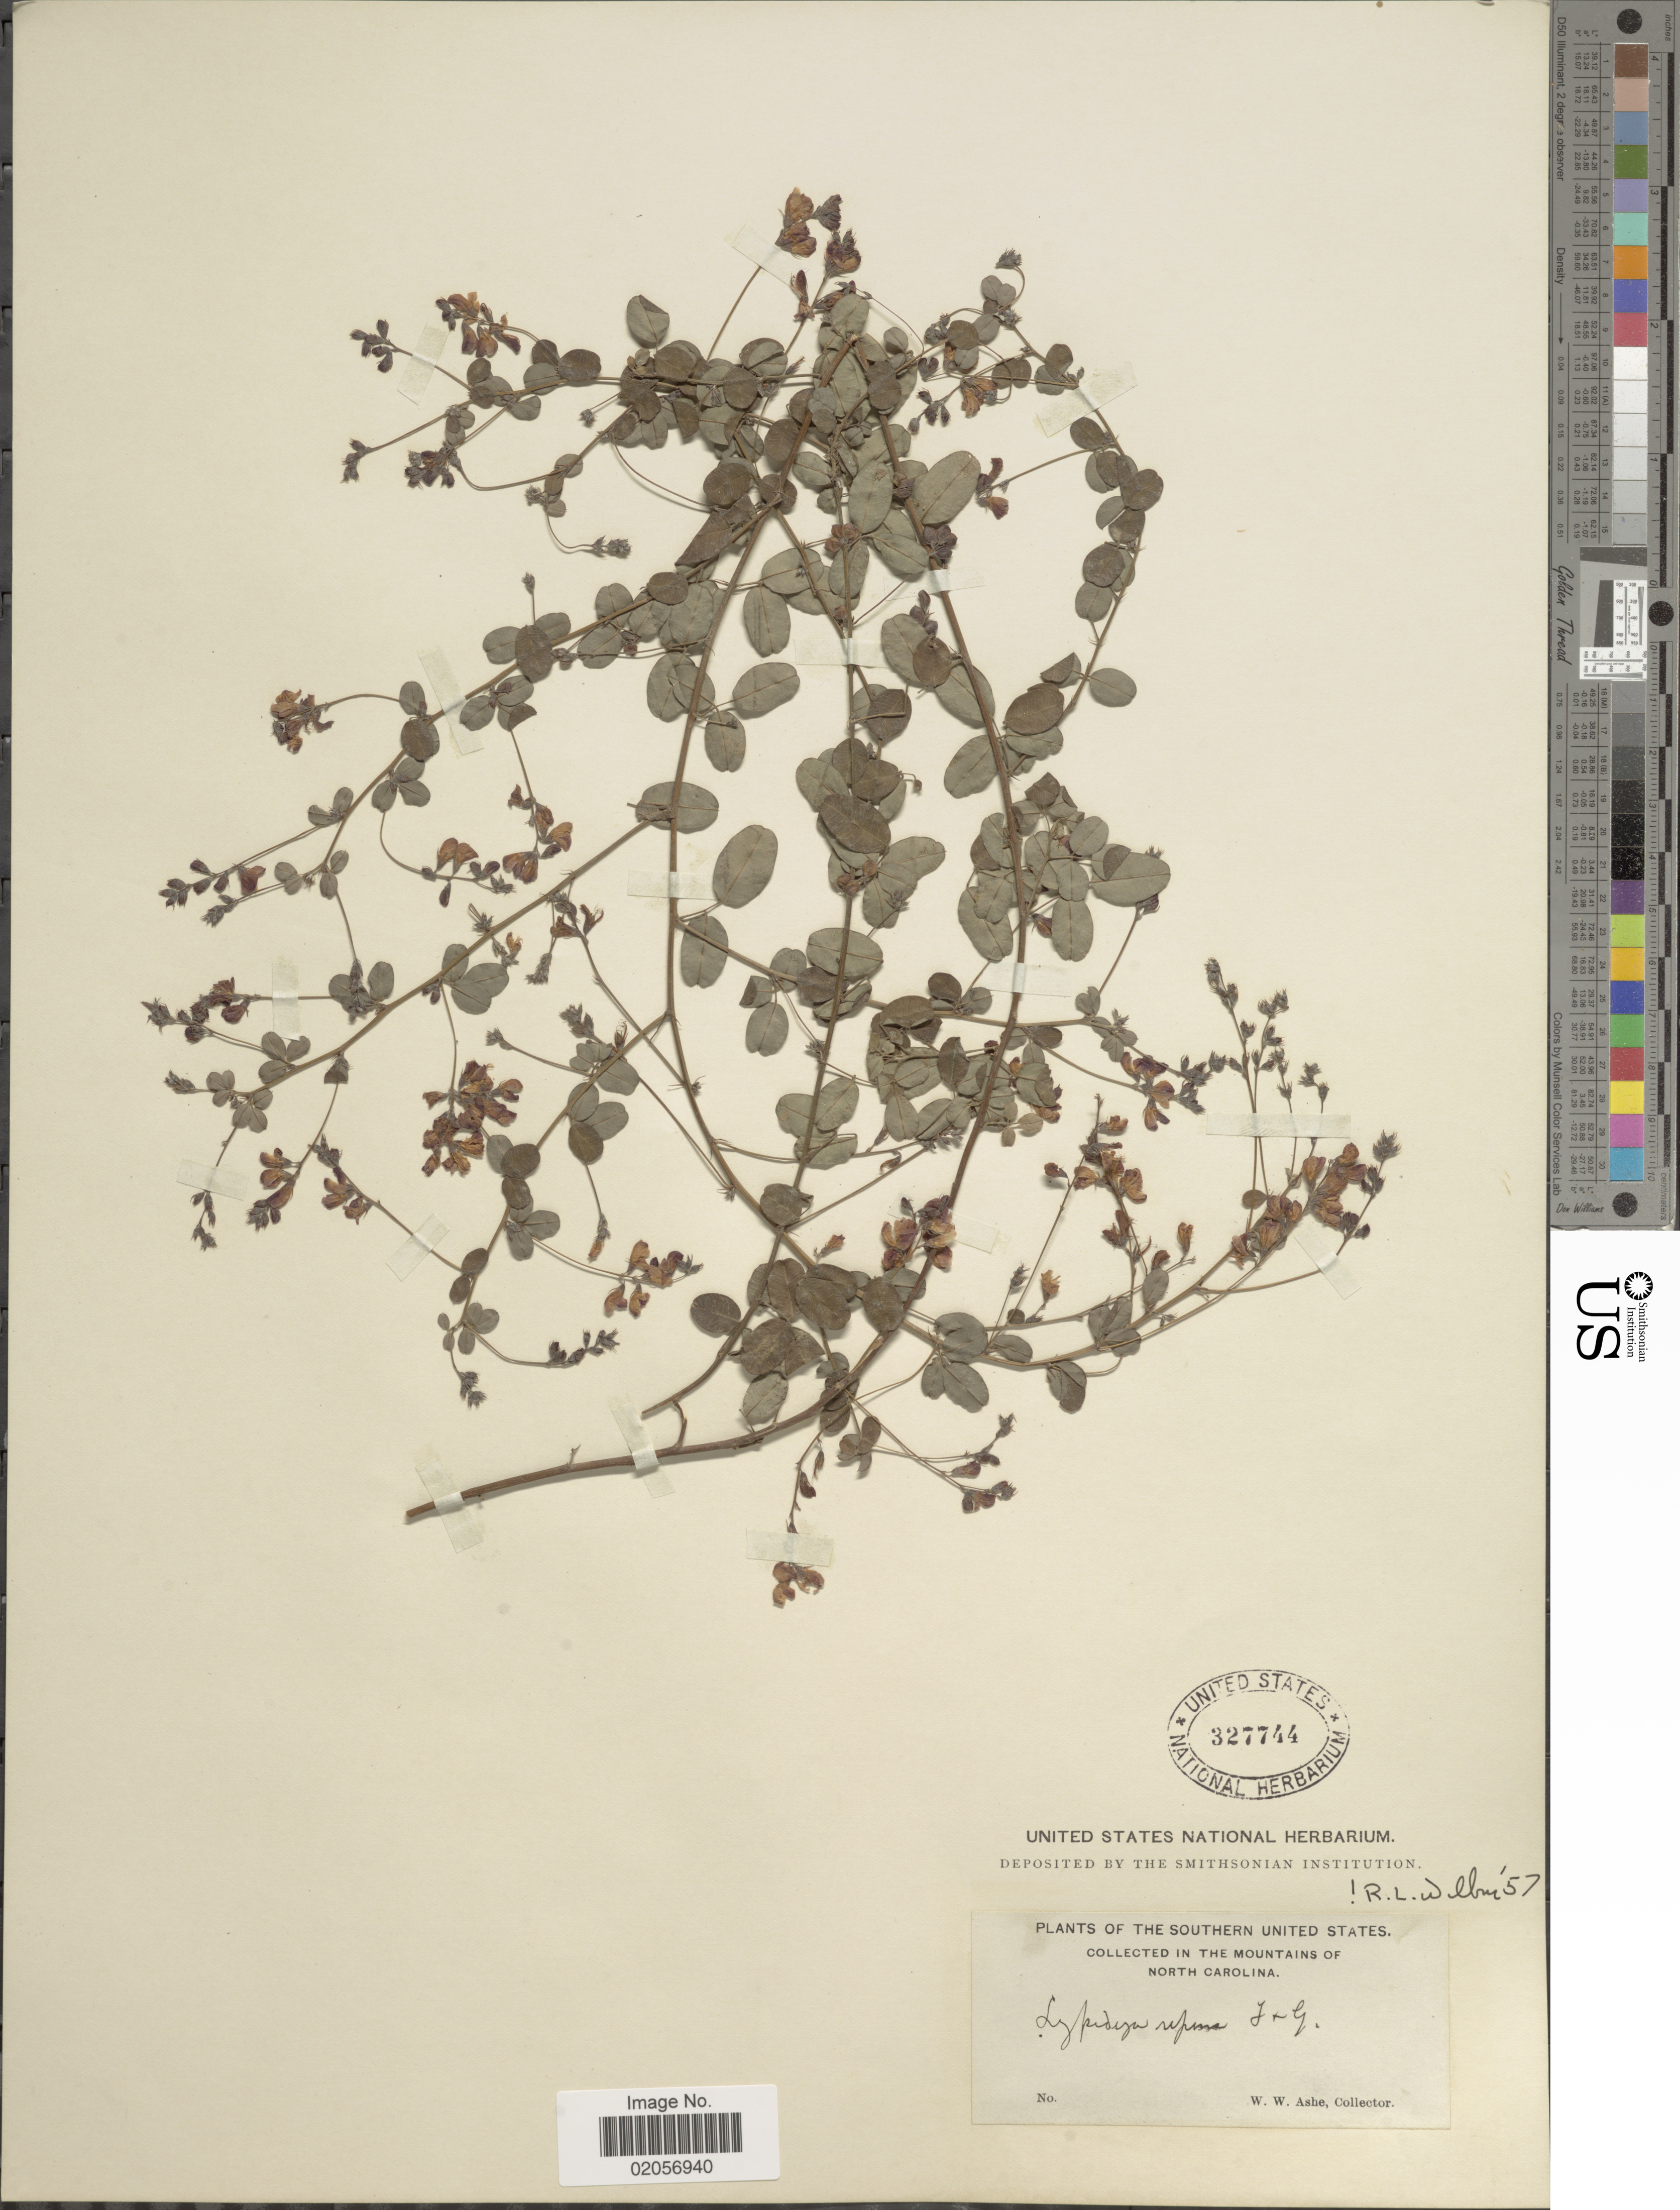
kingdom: Plantae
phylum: Tracheophyta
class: Magnoliopsida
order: Fabales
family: Fabaceae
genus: Lespedeza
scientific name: Lespedeza repens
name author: (L.) W.P.C. Barton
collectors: W. W. Ashe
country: United States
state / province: North Carolina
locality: Southern United States, in the mountains of North Carolina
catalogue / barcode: US 327744